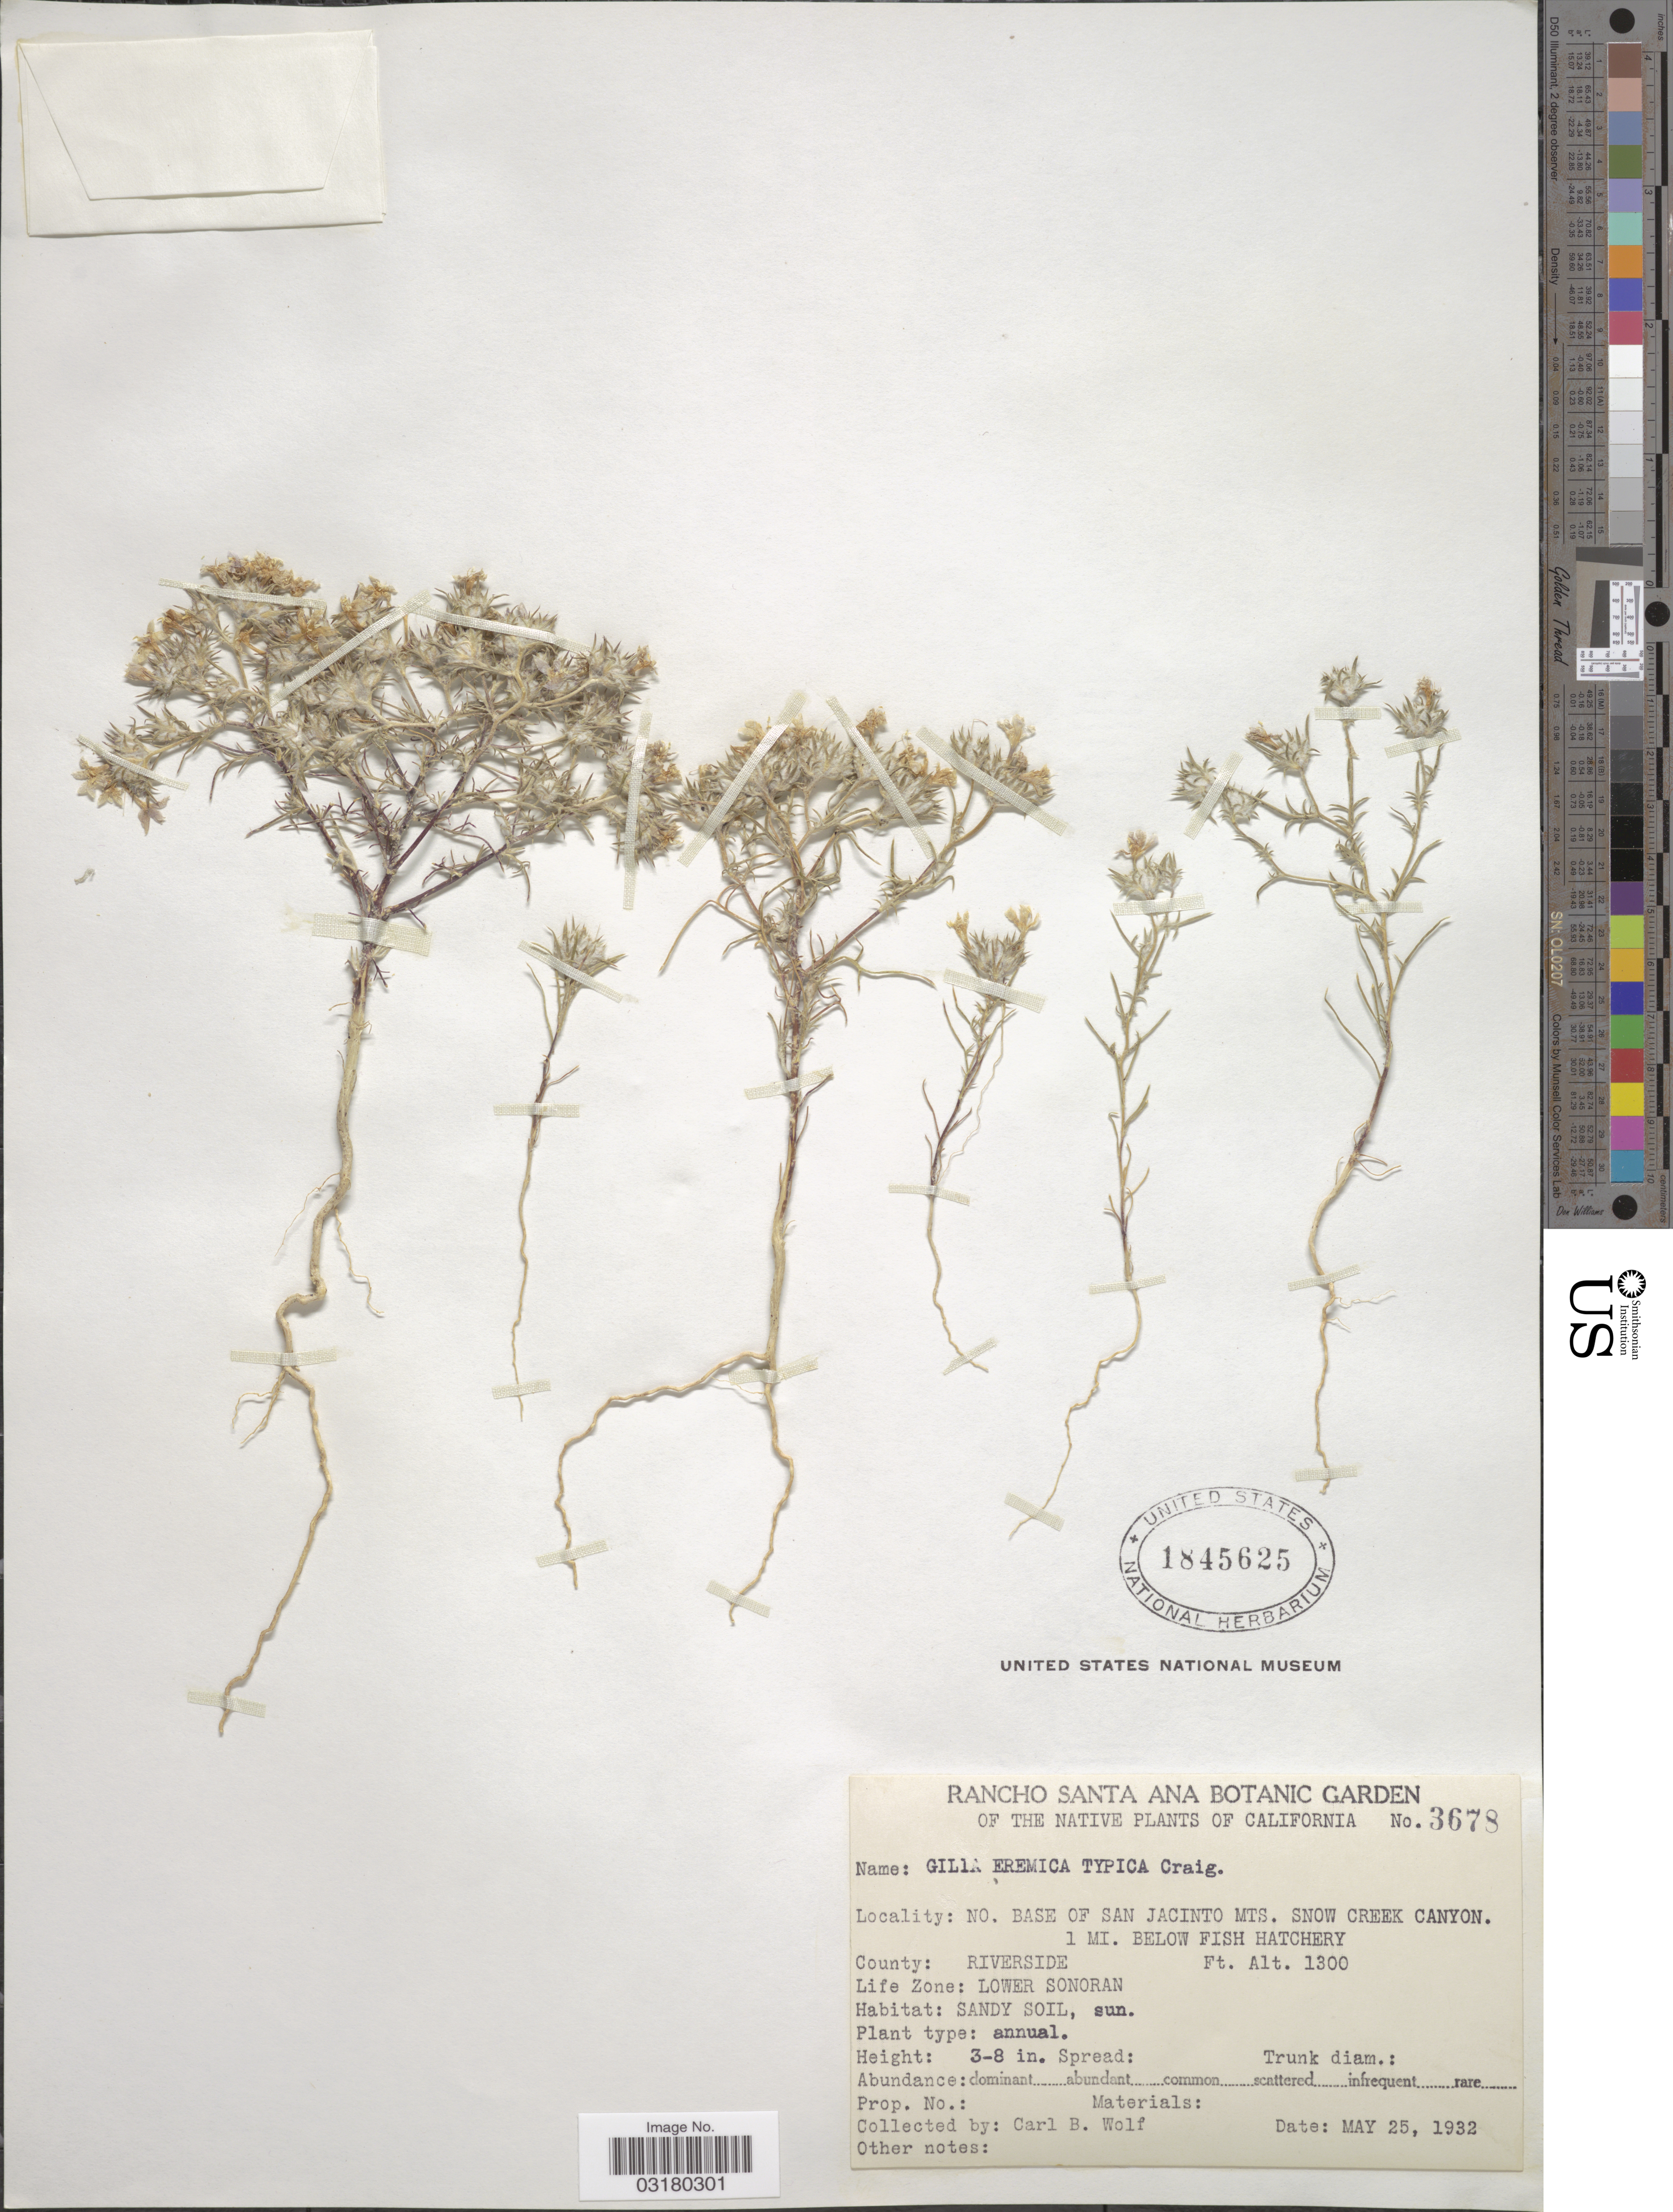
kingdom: Plantae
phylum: Tracheophyta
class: Magnoliopsida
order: Ericales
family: Polemoniaceae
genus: Eriastrum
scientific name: Eriastrum eremicum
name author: (Jeps.) H. Mason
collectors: C. B. Wolf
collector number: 3678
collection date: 1932-05-25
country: United States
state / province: California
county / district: Riverside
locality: No. Base of San Jacinto Mts. Snow Creek Canyon. 1 mi. below Fish Hatchery. County: Riverside. Life Zone: Lower Sonoran.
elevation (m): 396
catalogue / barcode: US 1845625